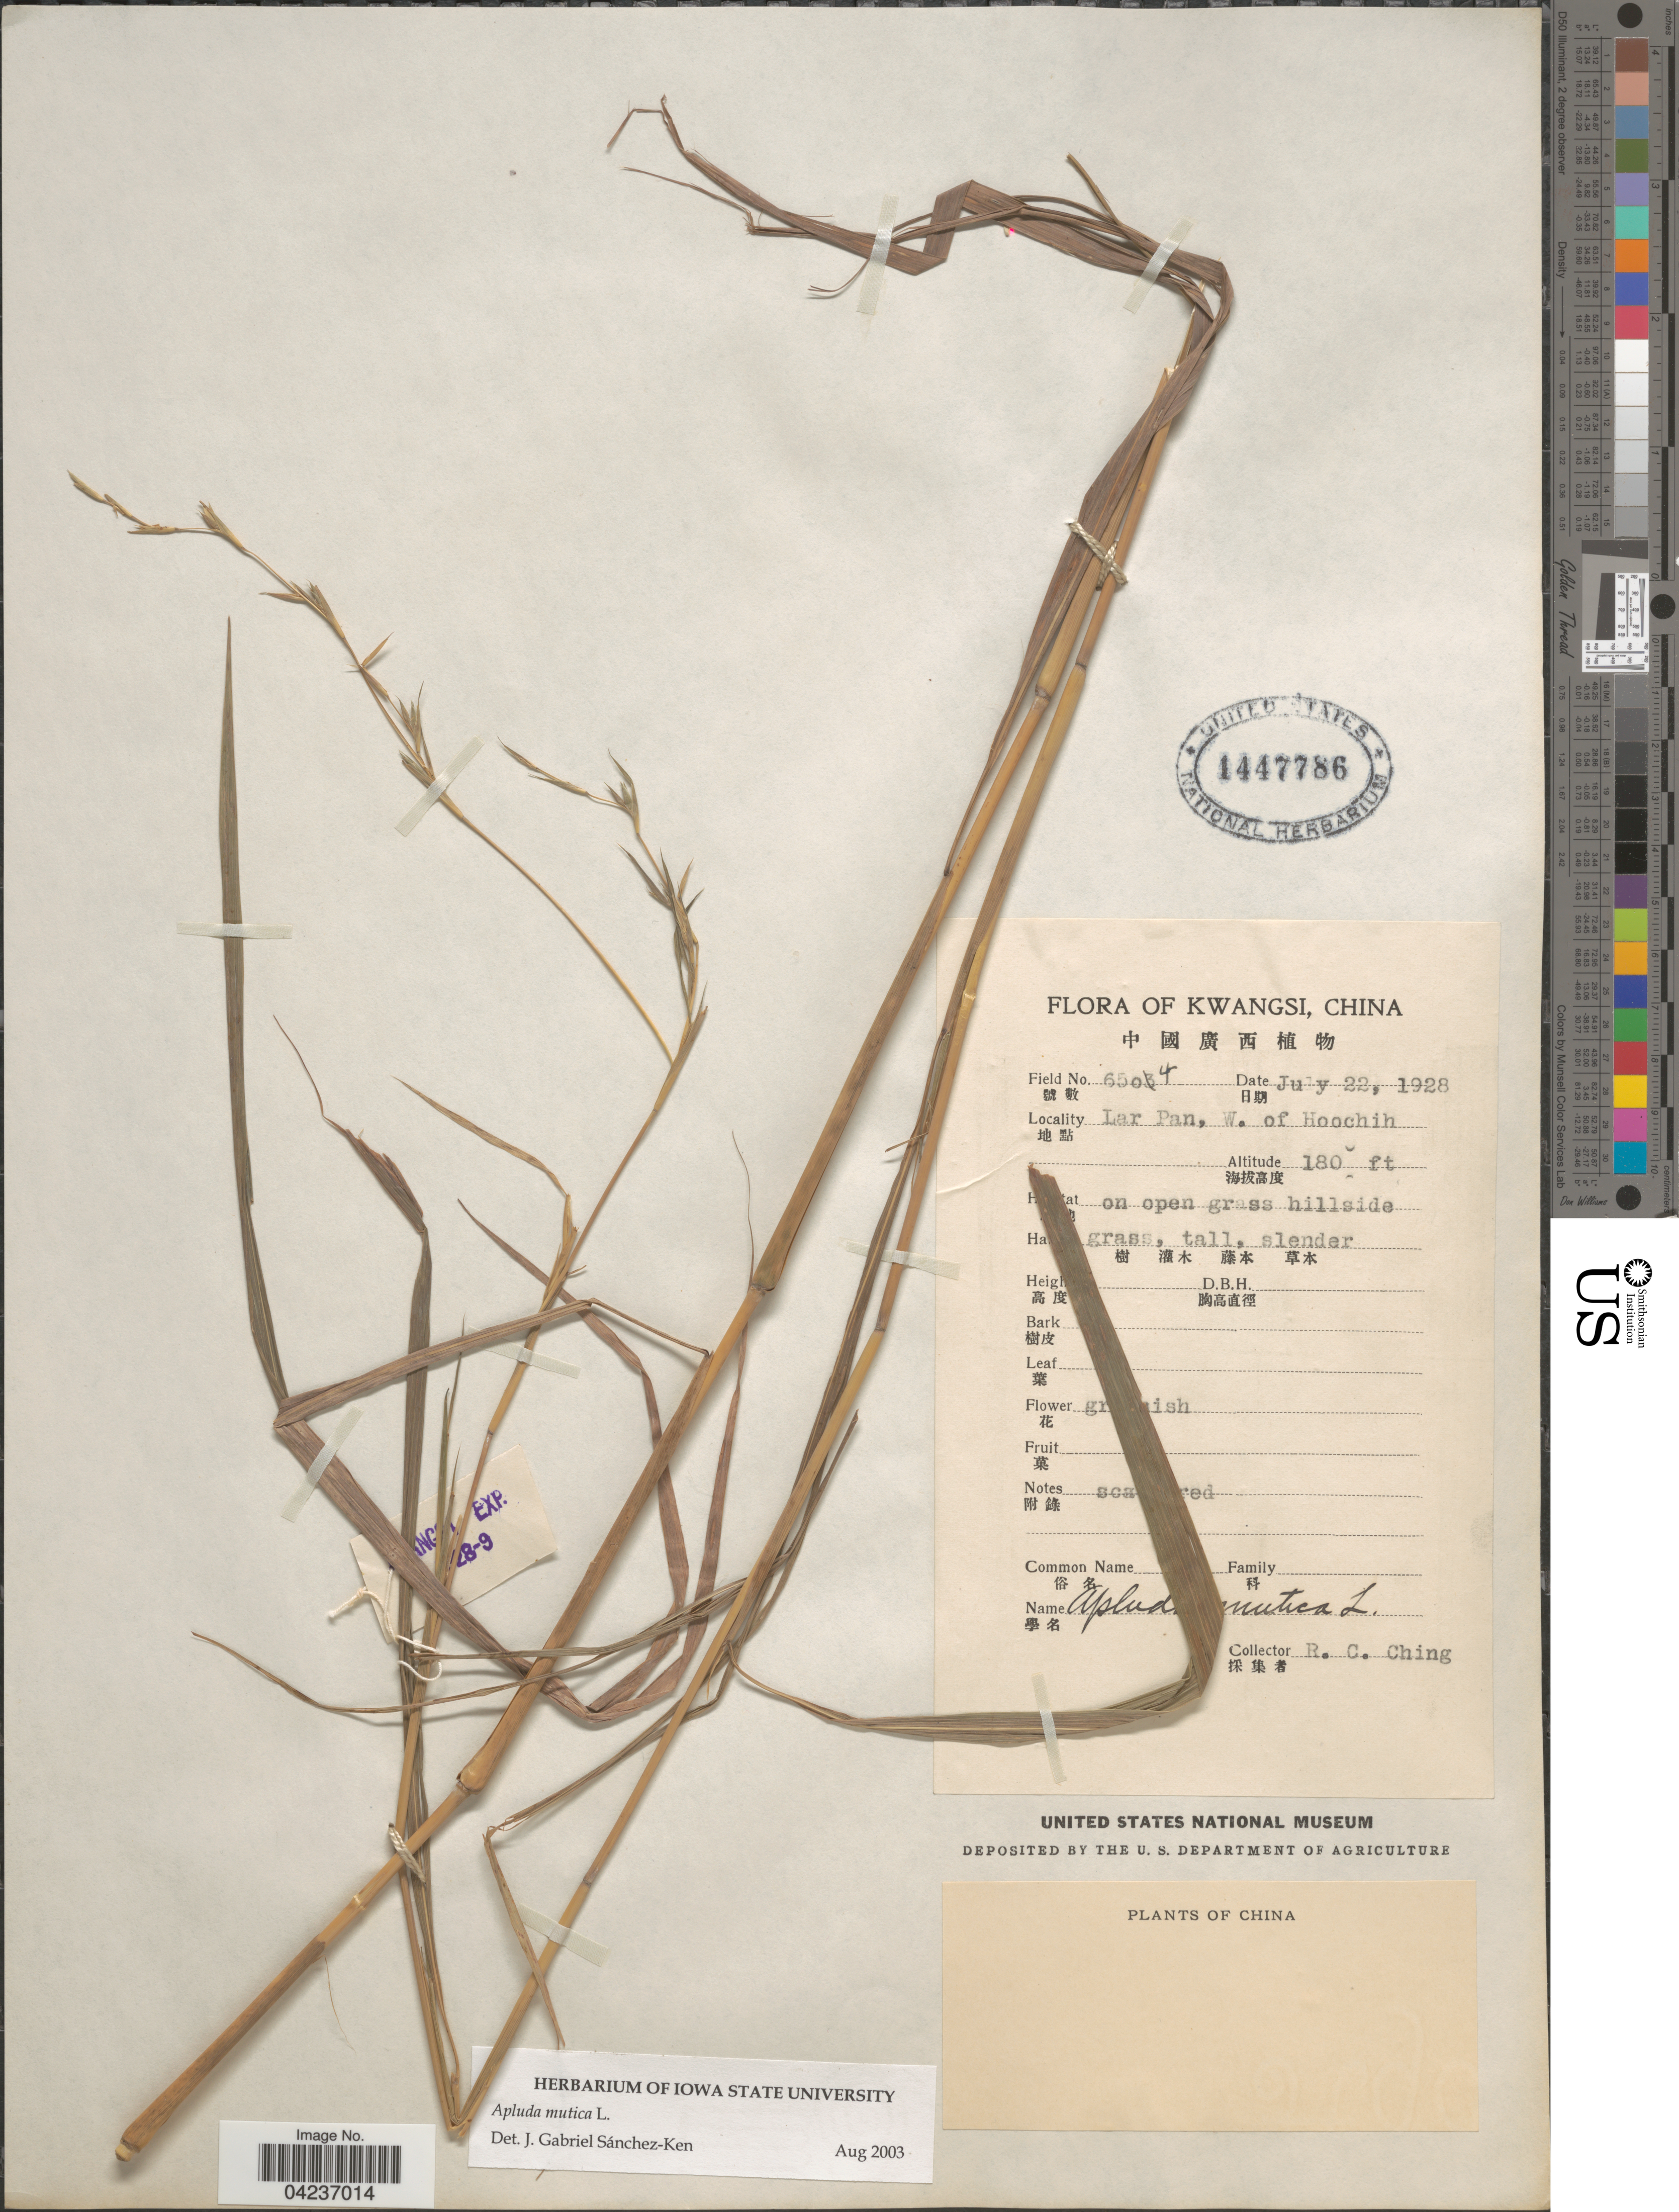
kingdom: Plantae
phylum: Tracheophyta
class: Liliopsida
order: Poales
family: Poaceae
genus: Apluda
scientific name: Apluda mutica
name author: L.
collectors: R. C. Ching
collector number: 6504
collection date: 1928-07-22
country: China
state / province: Guangxi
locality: Kwangsi. Lar Pan, W. of Hoochih.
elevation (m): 55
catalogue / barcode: US 1447786